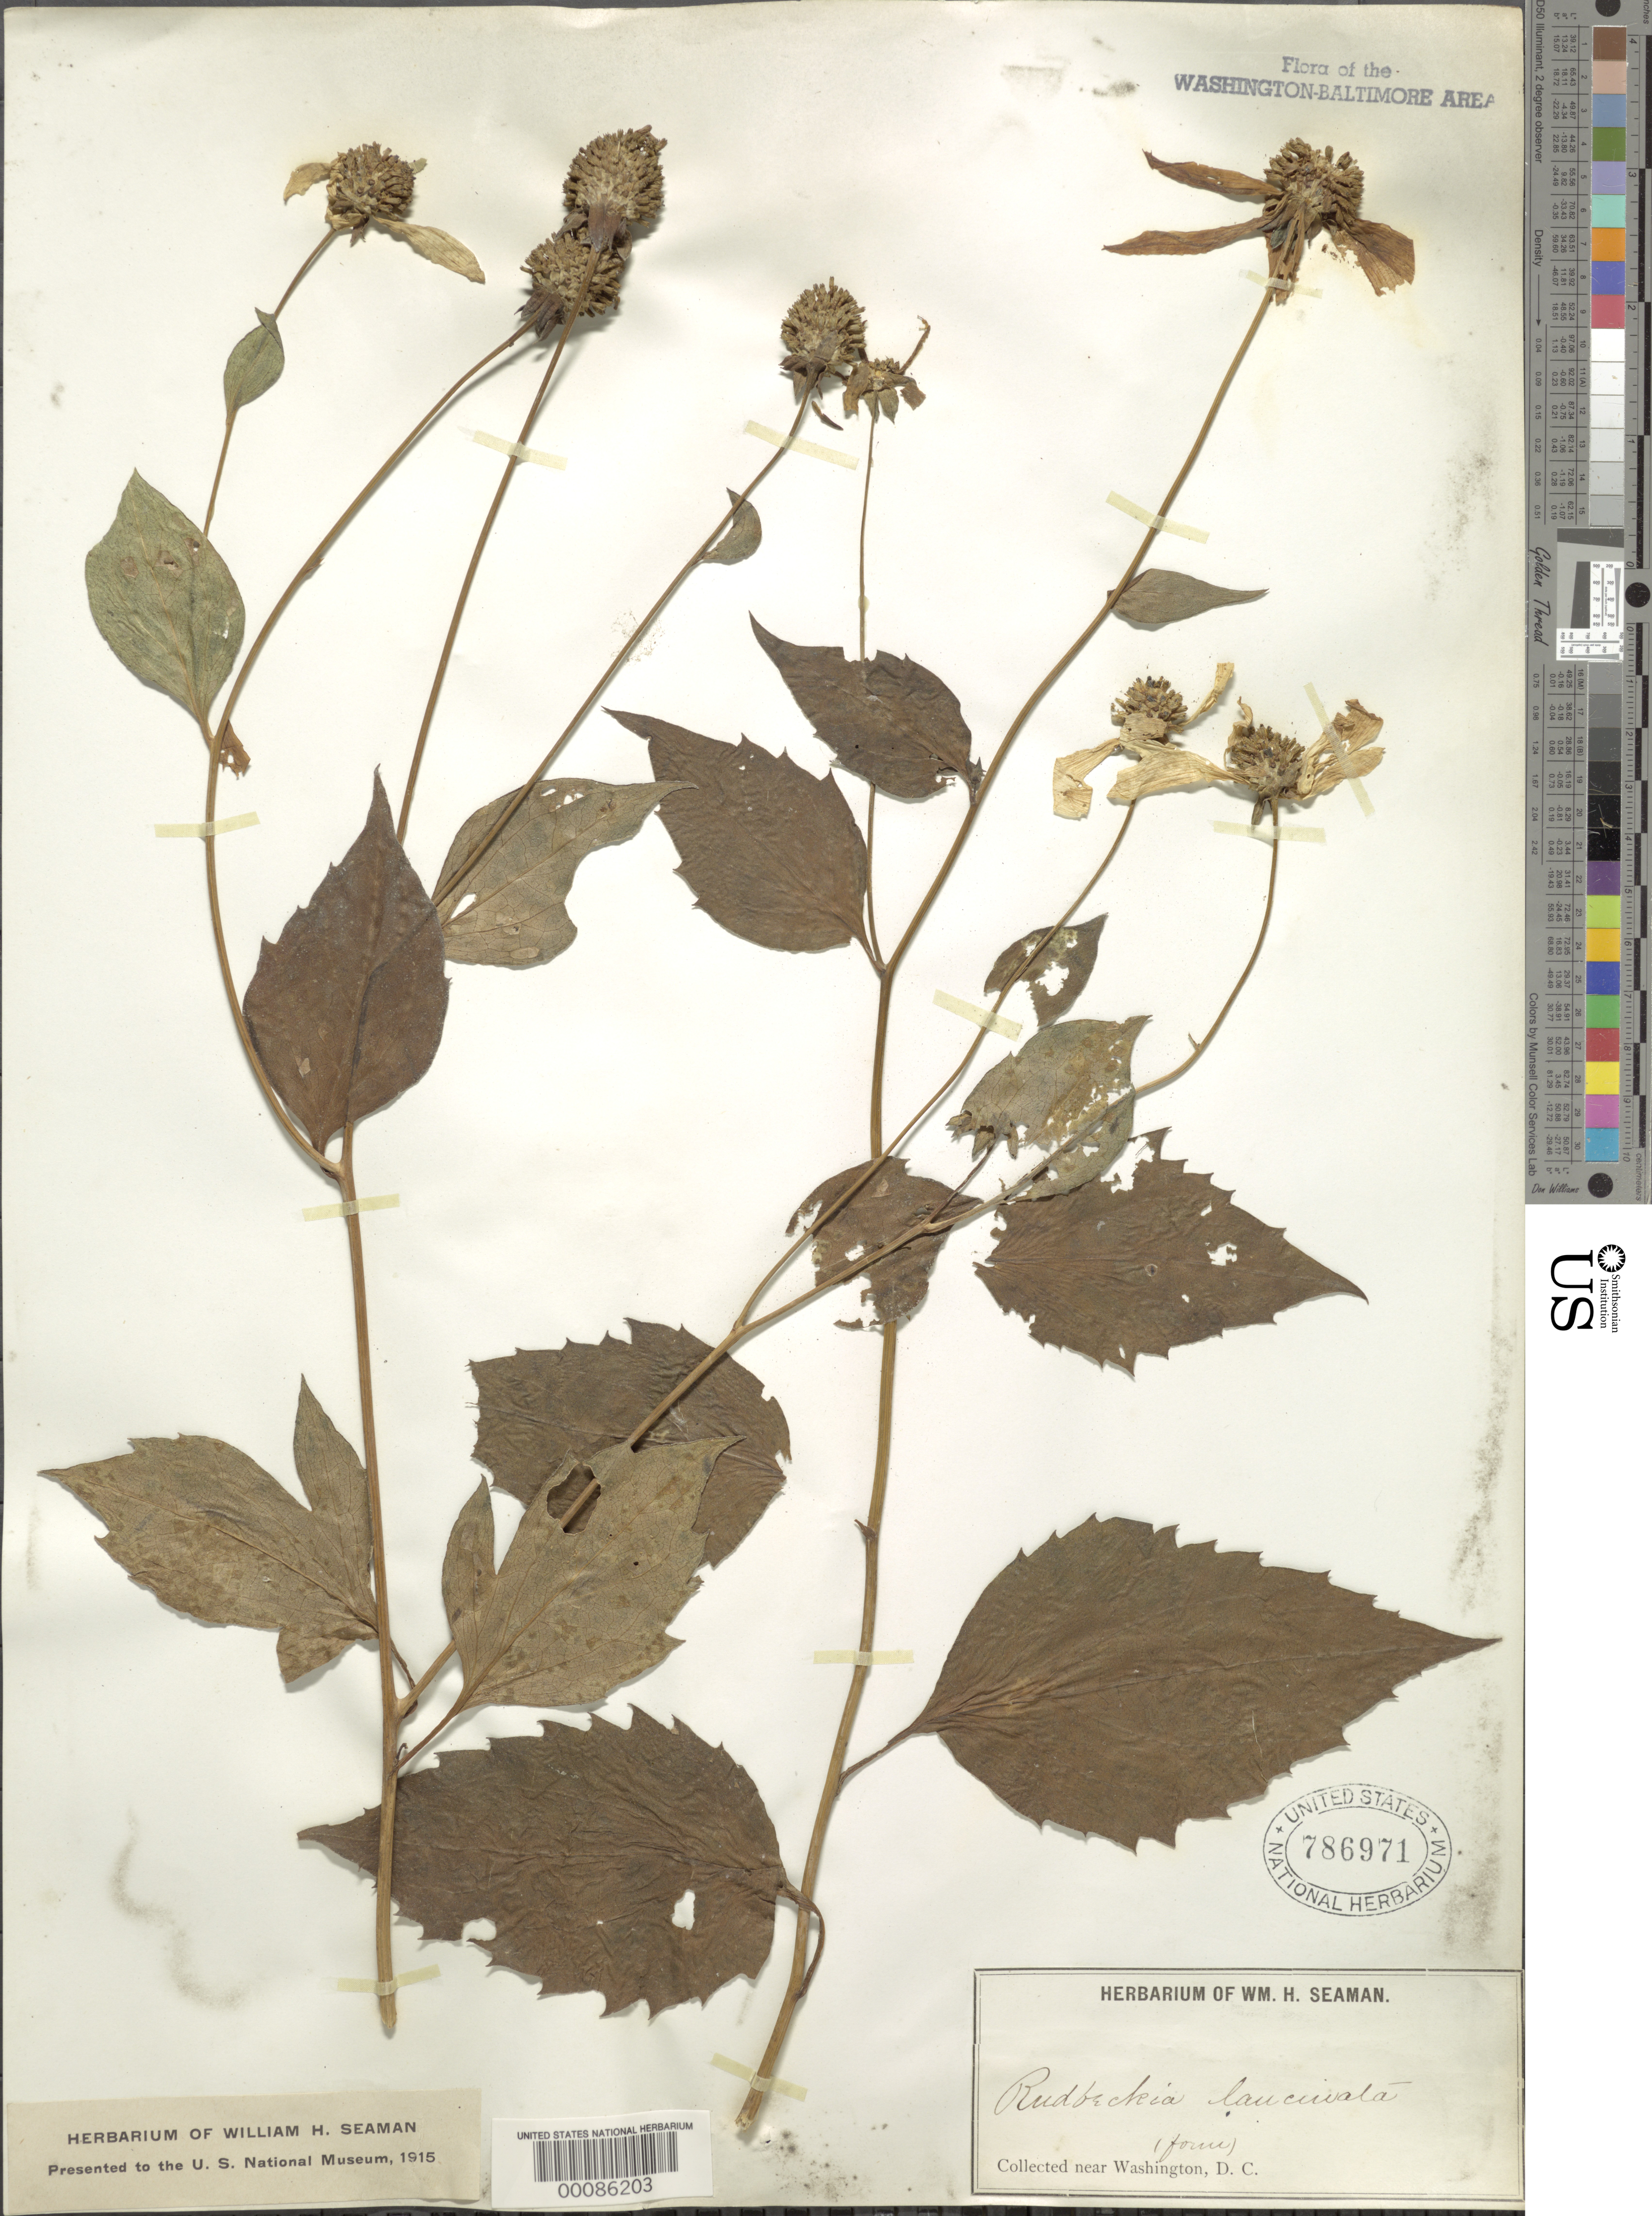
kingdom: Plantae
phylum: Tracheophyta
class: Magnoliopsida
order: Asterales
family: Asteraceae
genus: Rudbeckia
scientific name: Rudbeckia laciniata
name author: L.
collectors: W. Seaman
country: United States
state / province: District of Columbia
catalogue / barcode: US 786971